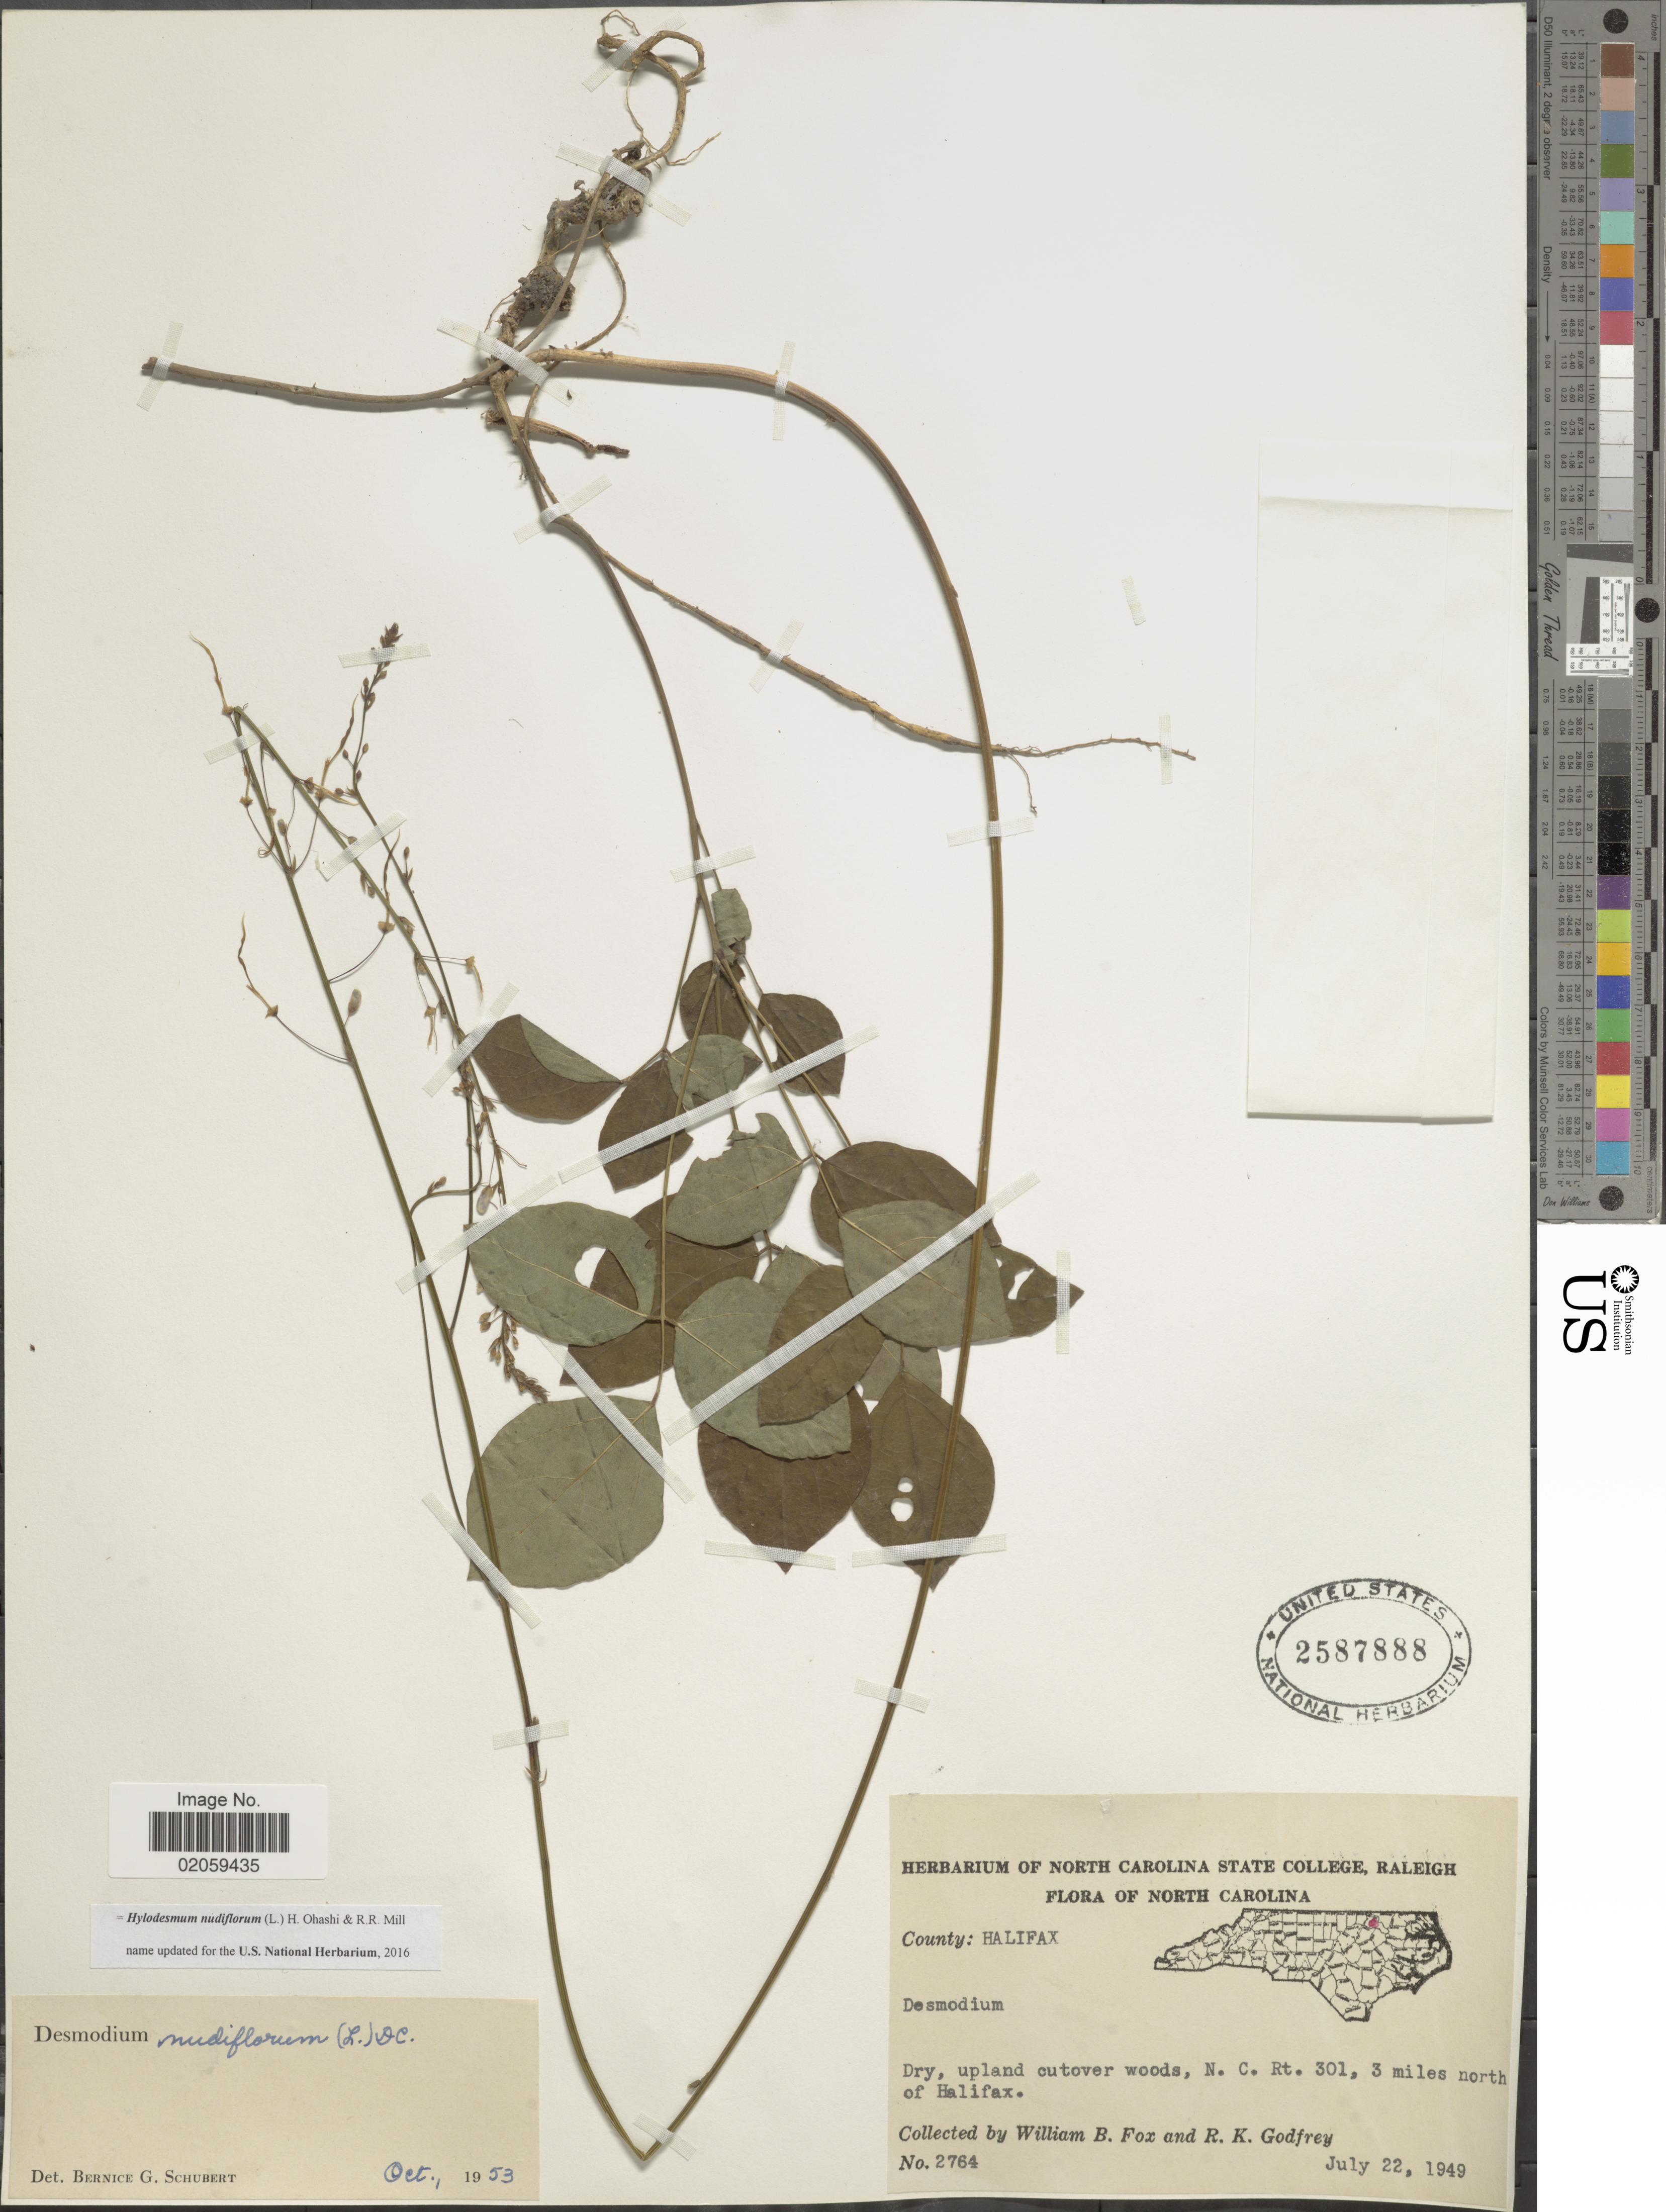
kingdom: Plantae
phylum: Tracheophyta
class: Magnoliopsida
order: Fabales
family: Fabaceae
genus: Hylodesmum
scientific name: Hylodesmum nudiflorum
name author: (L.) H. Ohashi & R.R. Mill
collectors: W. B. Fox & R. K. Godfrey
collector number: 2764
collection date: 1949-07-22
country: United States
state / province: North Carolina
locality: County Halifax, N.C. Rt. 301, 3 miles north of Halifax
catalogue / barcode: US 2587888